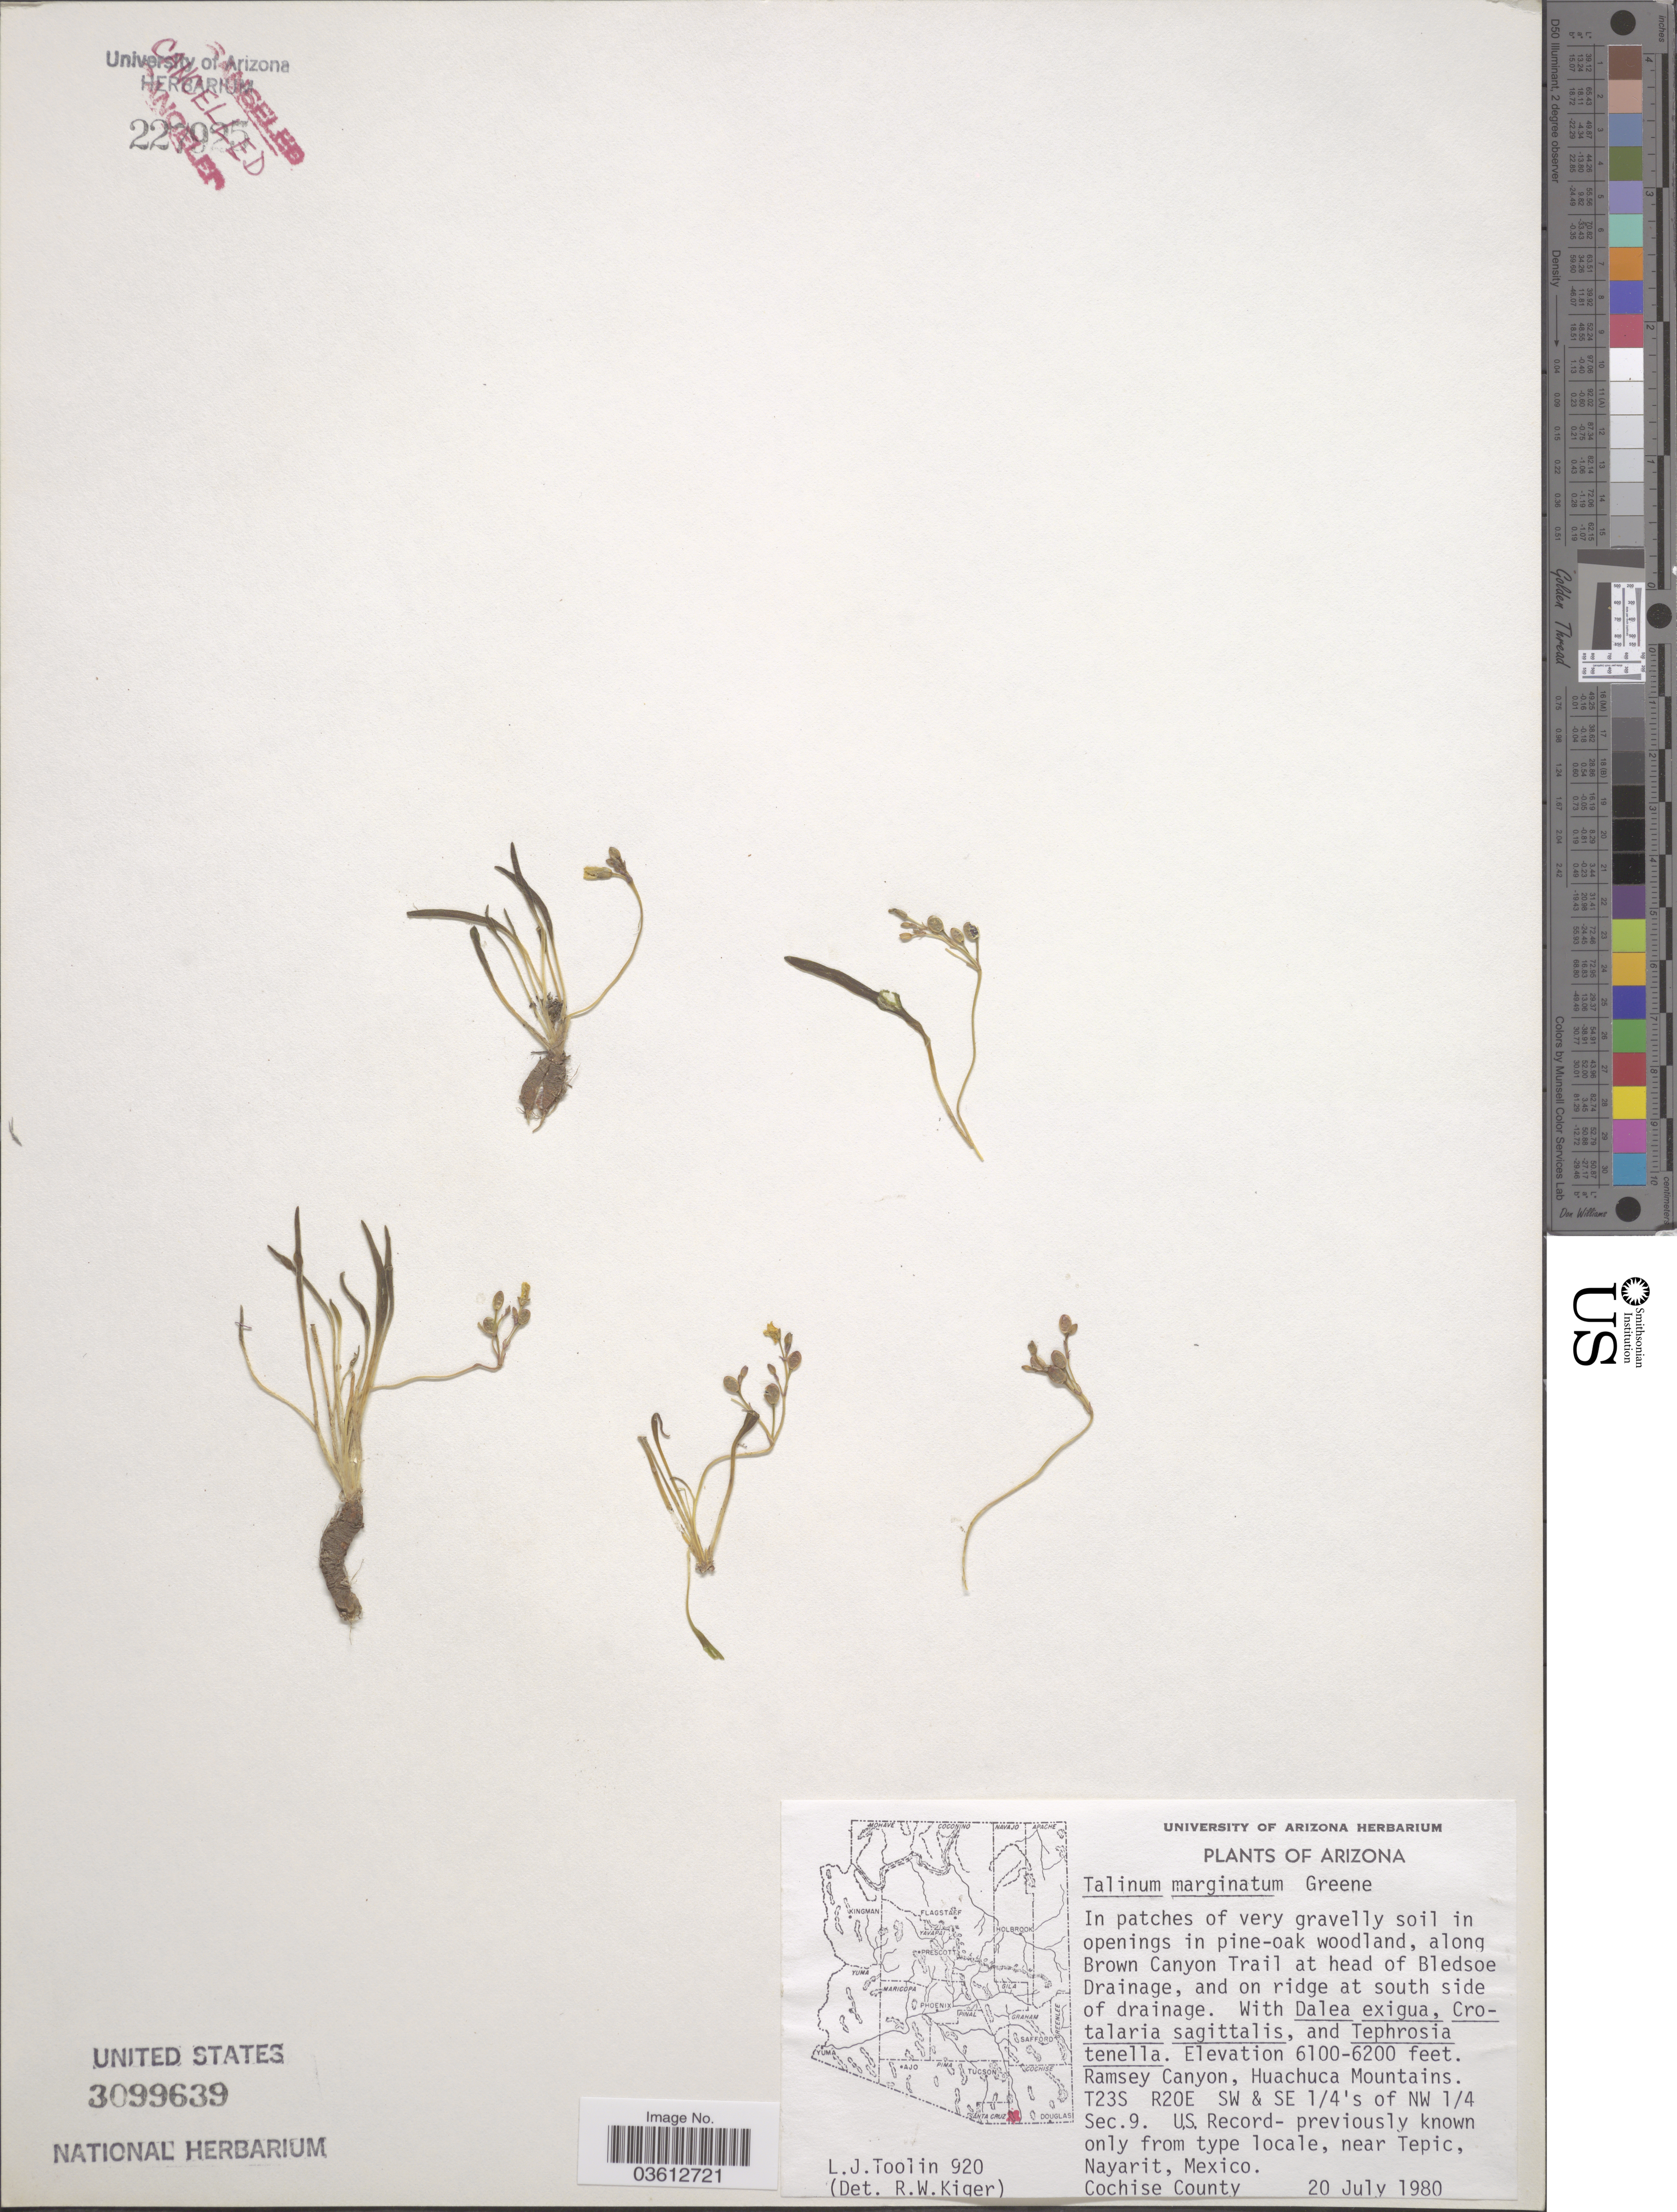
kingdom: Plantae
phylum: Tracheophyta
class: Magnoliopsida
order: Caryophyllales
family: Talinaceae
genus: Talinum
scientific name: Talinum marginatum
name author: Greene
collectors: L. J. Toolin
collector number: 920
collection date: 1980-07-20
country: United States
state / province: Arizona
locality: Along Brown Canyon Trail at head of Bledsoe Drainage, and on ridge at south side of drainage. Ramsey Canyon, Huachuca Mountains. T23S R20E SW & SE 1/4' s of NW 1/4 Sec. 9.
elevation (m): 1859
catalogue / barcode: US 3099639